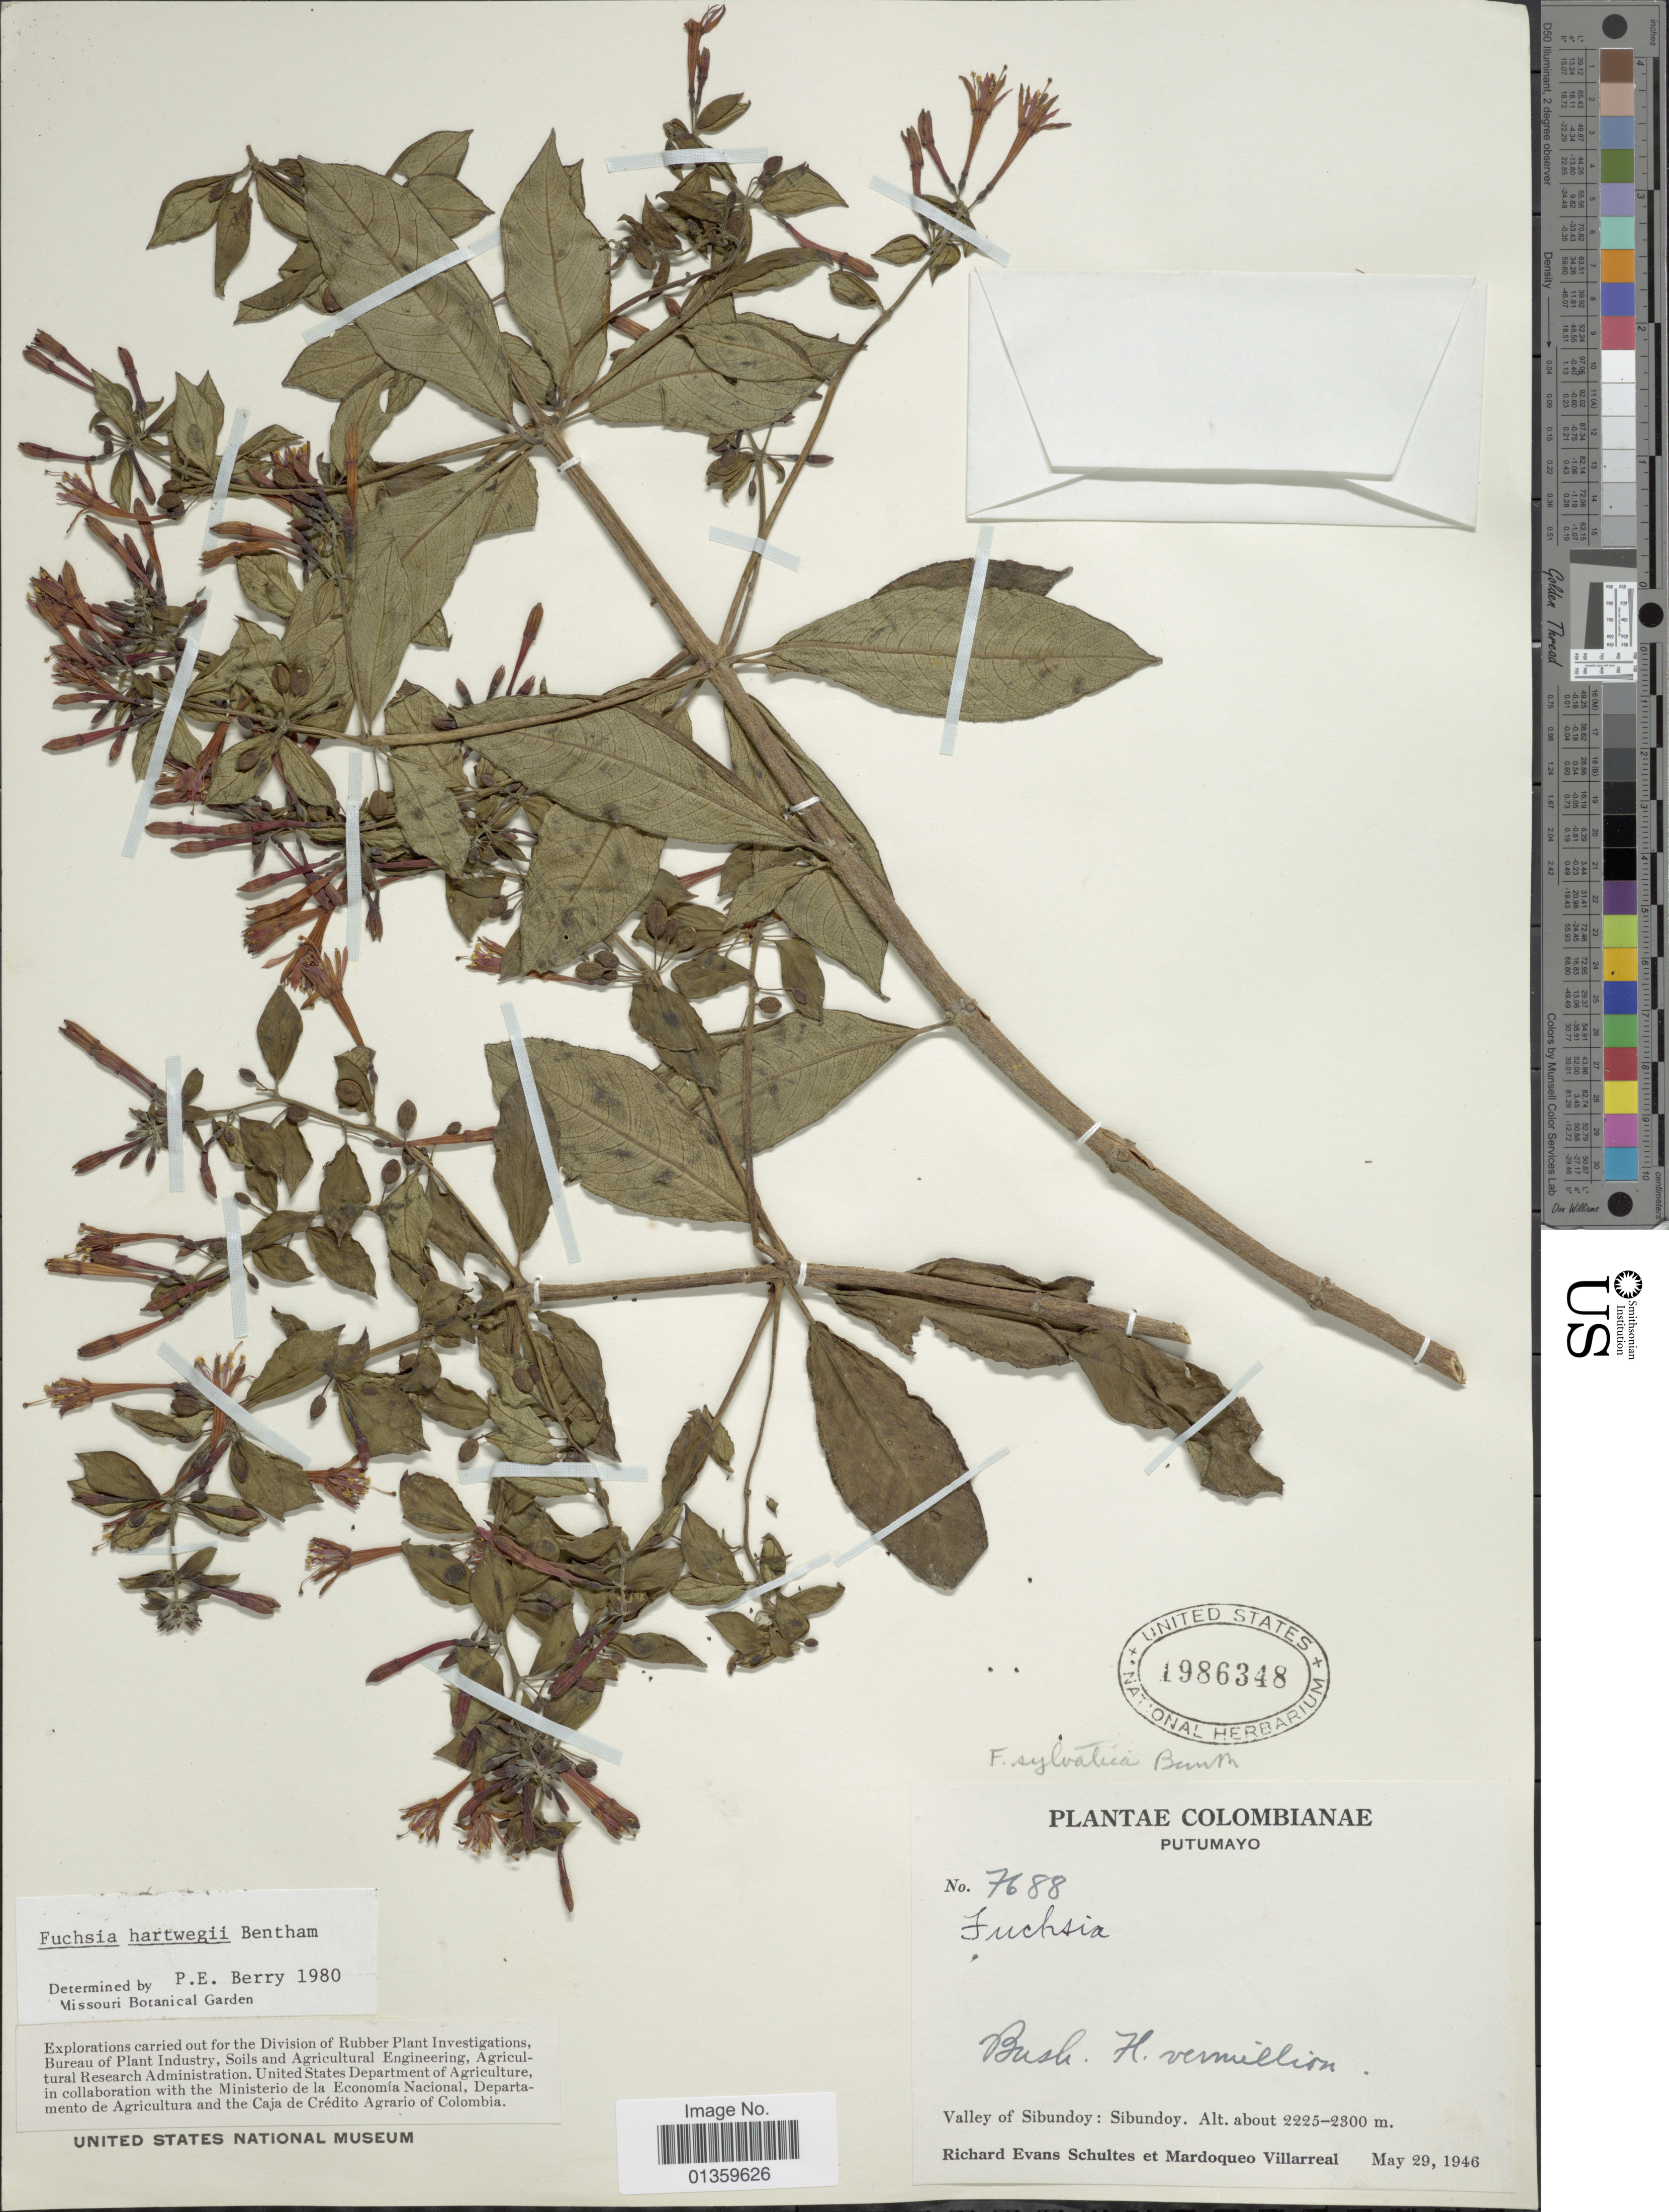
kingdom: Plantae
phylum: Tracheophyta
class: Magnoliopsida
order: Myrtales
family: Onagraceae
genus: Fuchsia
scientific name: Fuchsia hartwegii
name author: Benth.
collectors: R. E. Schultes & M. Villarreal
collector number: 7688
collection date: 1946-05-29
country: Colombia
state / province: Putumayo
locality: Valley of Sibundoy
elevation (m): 2225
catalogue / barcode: US 1986348